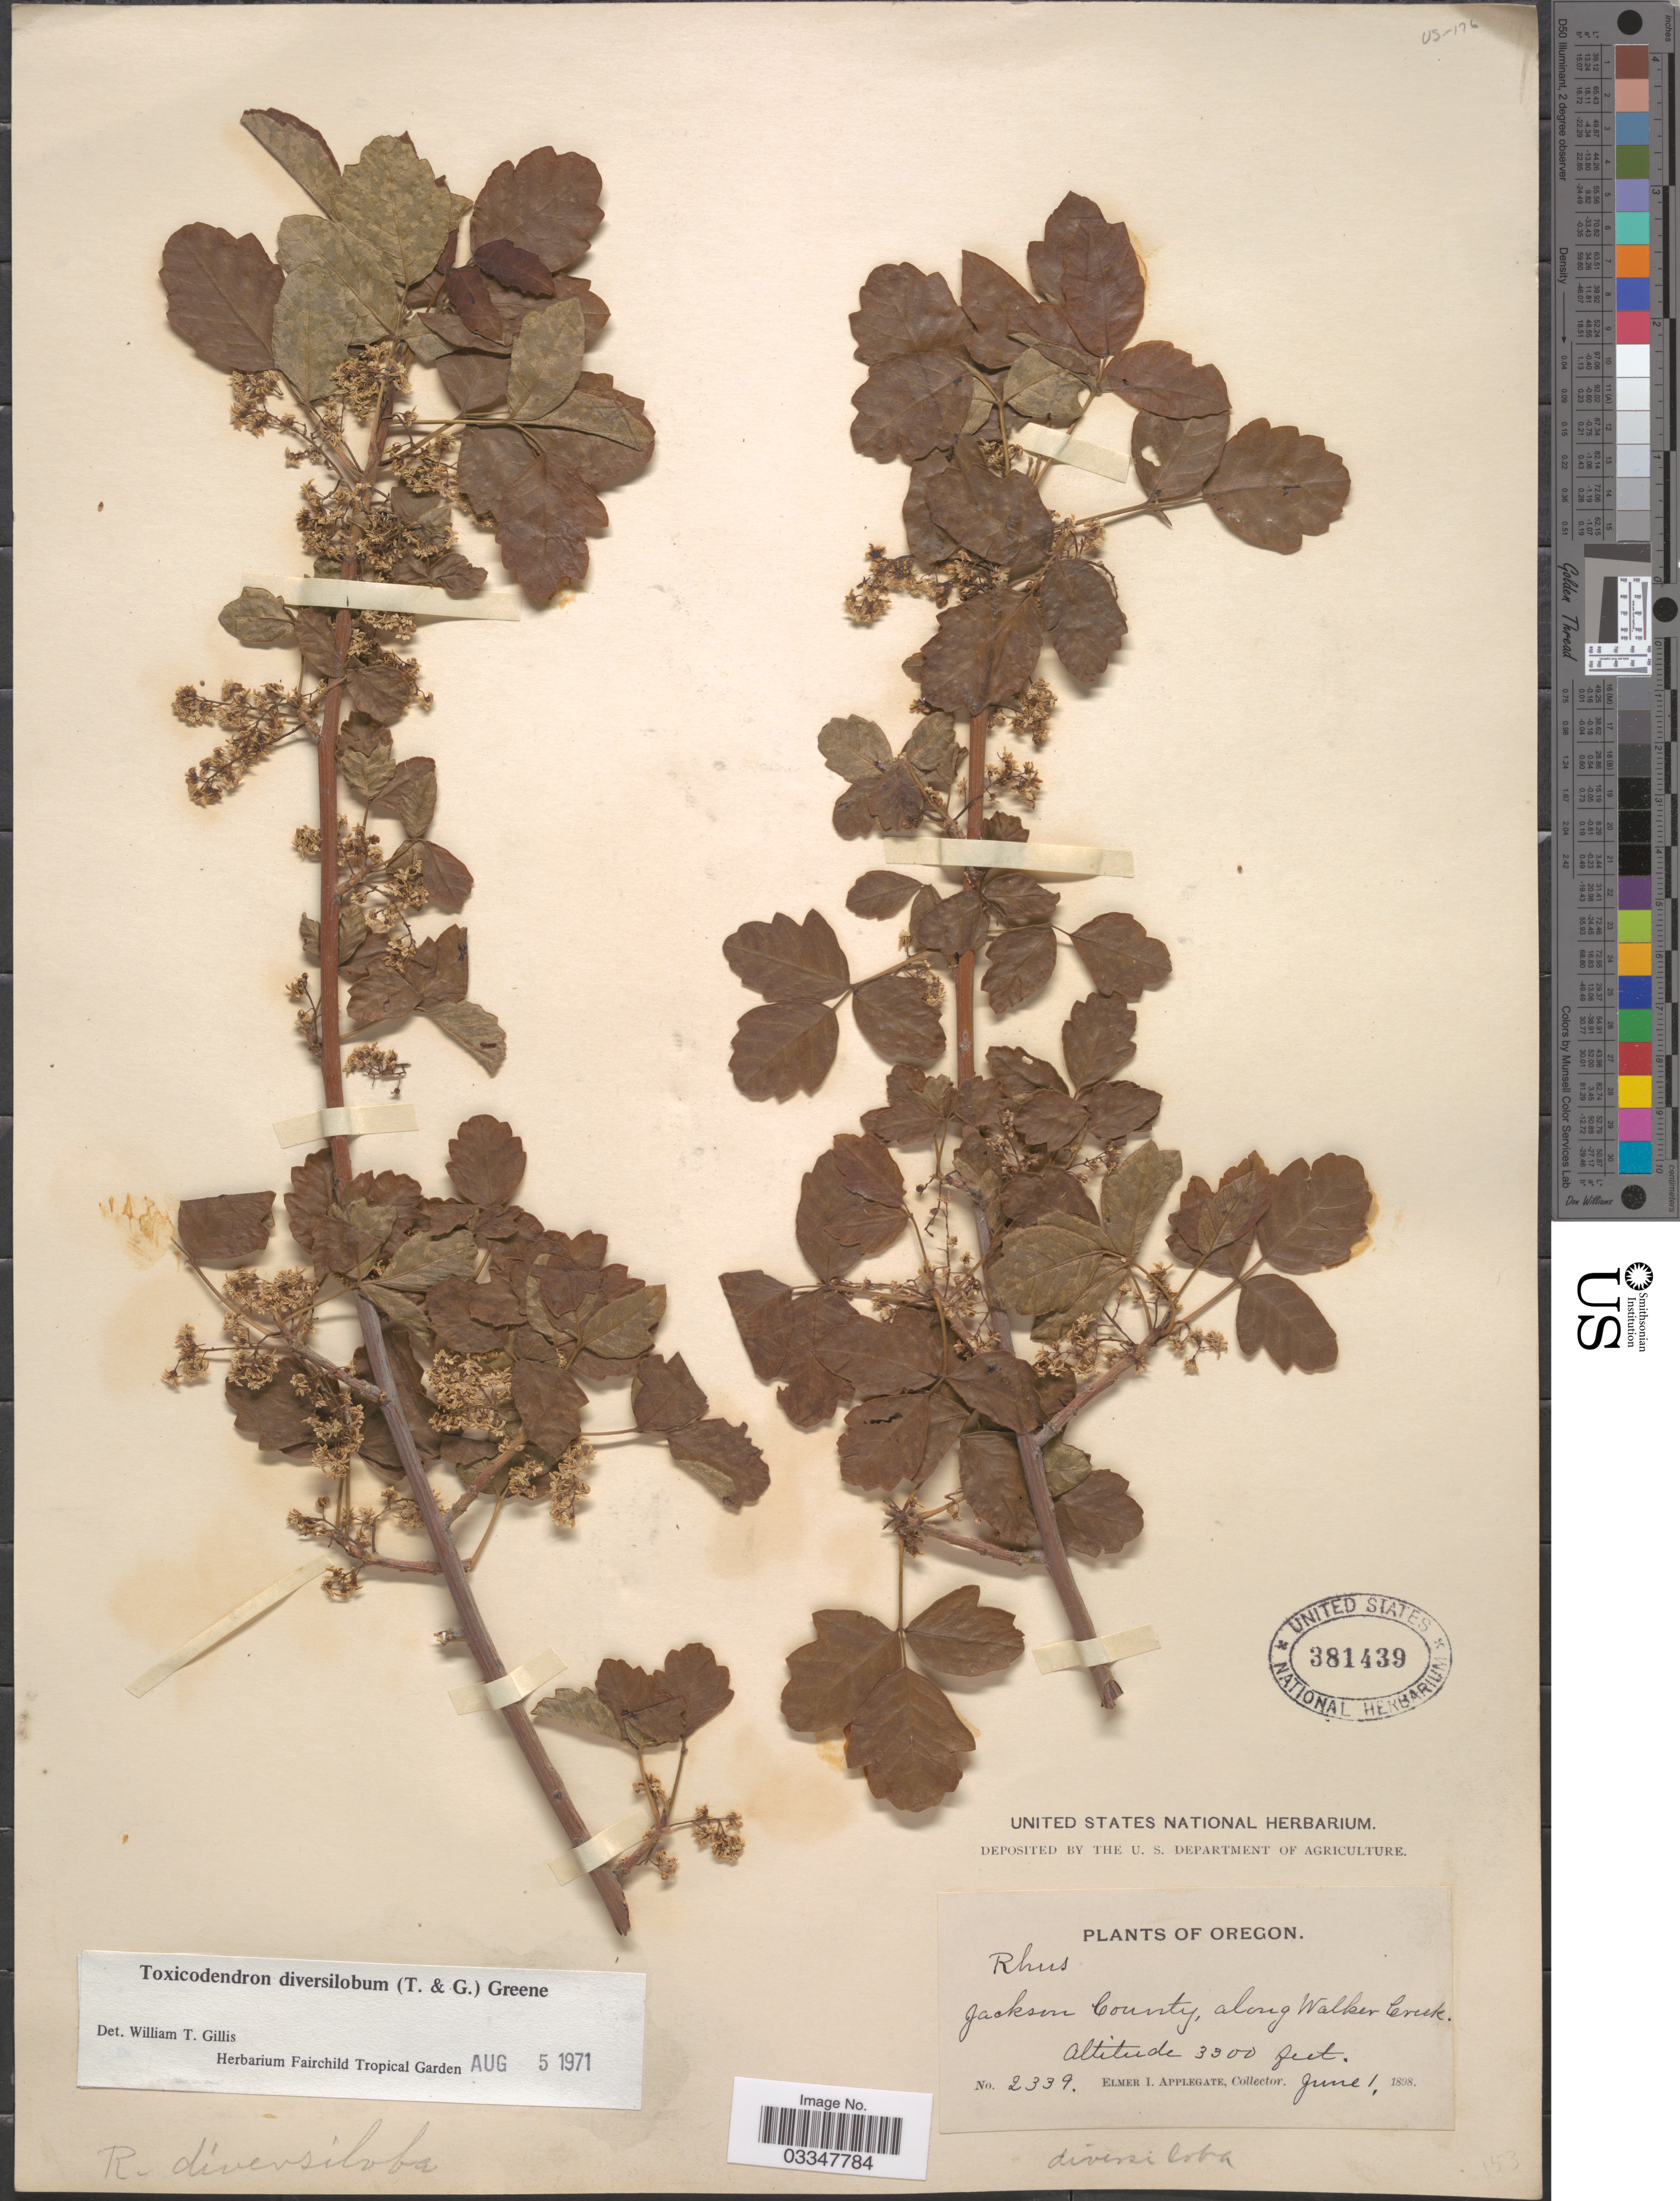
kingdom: Plantae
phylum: Tracheophyta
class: Magnoliopsida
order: Sapindales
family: Anacardiaceae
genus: Toxicodendron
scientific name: Toxicodendron diversilobum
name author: (Torr. & A. Gray) Greene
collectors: E. I. Applegate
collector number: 2339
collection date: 1898-06-01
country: United States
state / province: Oregon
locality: Jackson County, along Walker Creek.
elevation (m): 1006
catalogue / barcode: US 381439